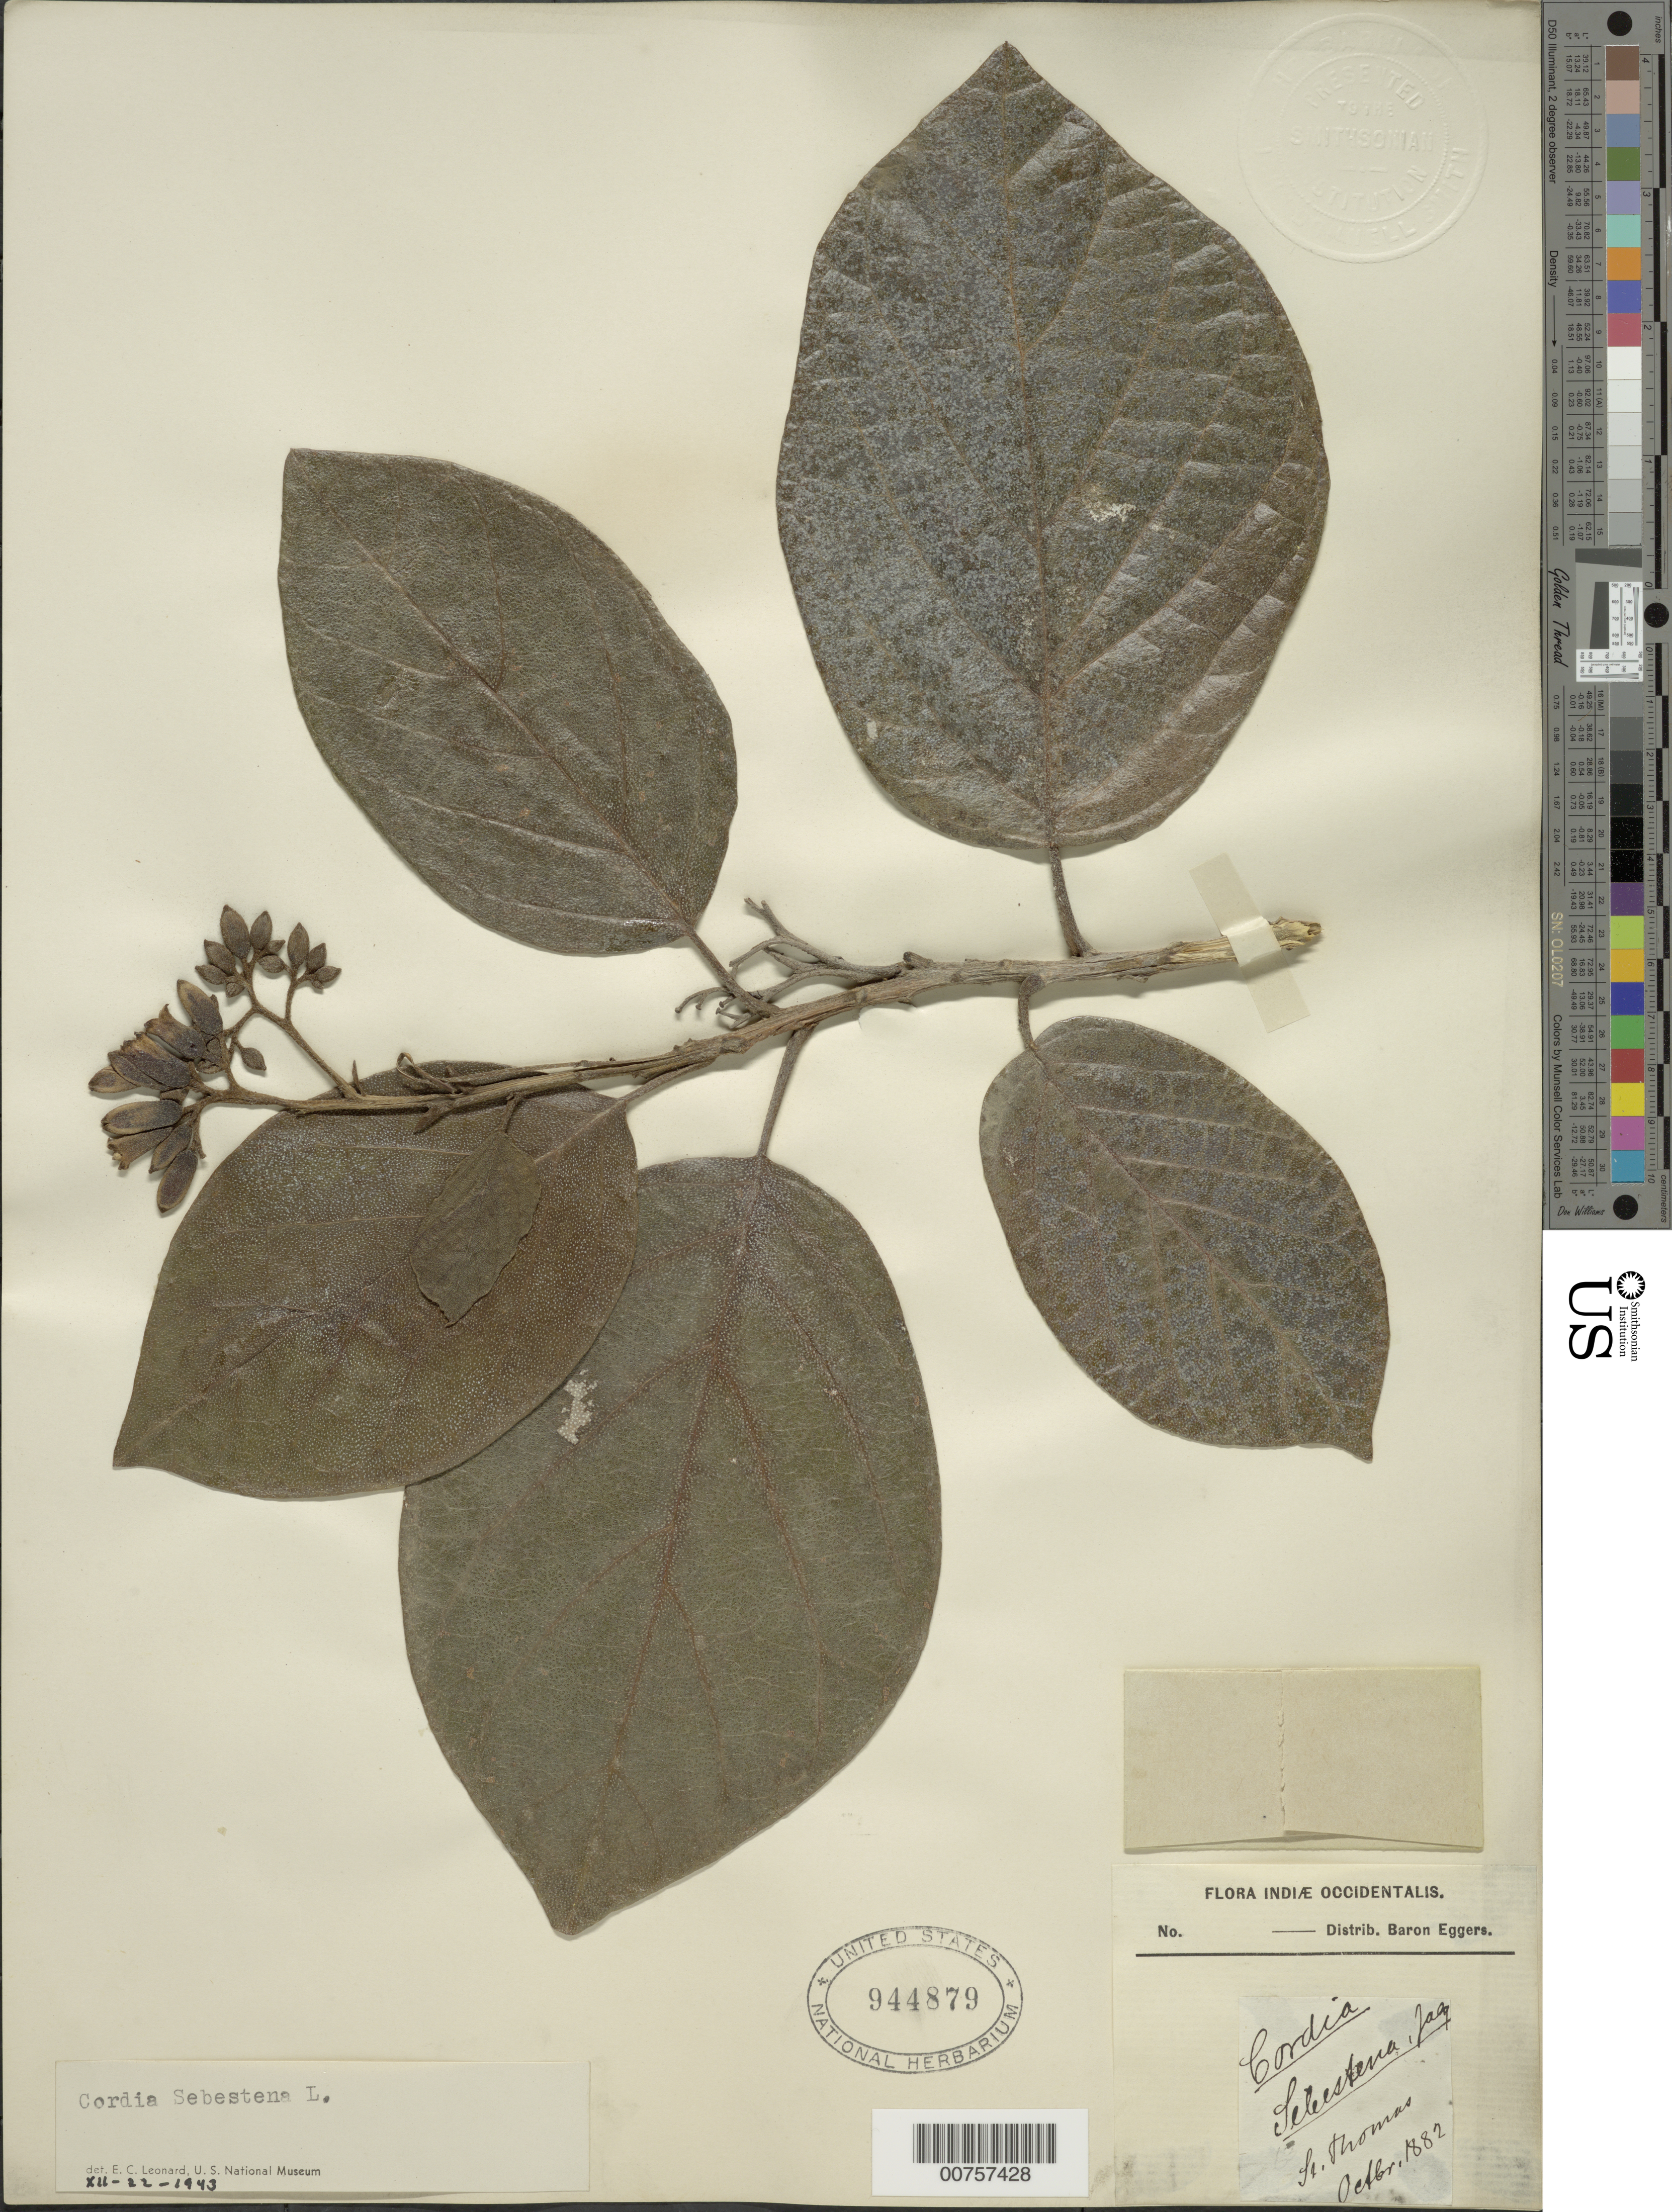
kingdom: Plantae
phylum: Tracheophyta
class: Magnoliopsida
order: Boraginales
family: Cordiaceae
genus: Cordia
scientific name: Cordia sebestena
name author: L.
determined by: Leonard, Emery C., (US)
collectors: H. F. A. von Eggers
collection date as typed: Oct 1882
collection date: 1882-10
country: U.S. Virgin Islands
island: St. Thomas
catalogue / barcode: US 944879